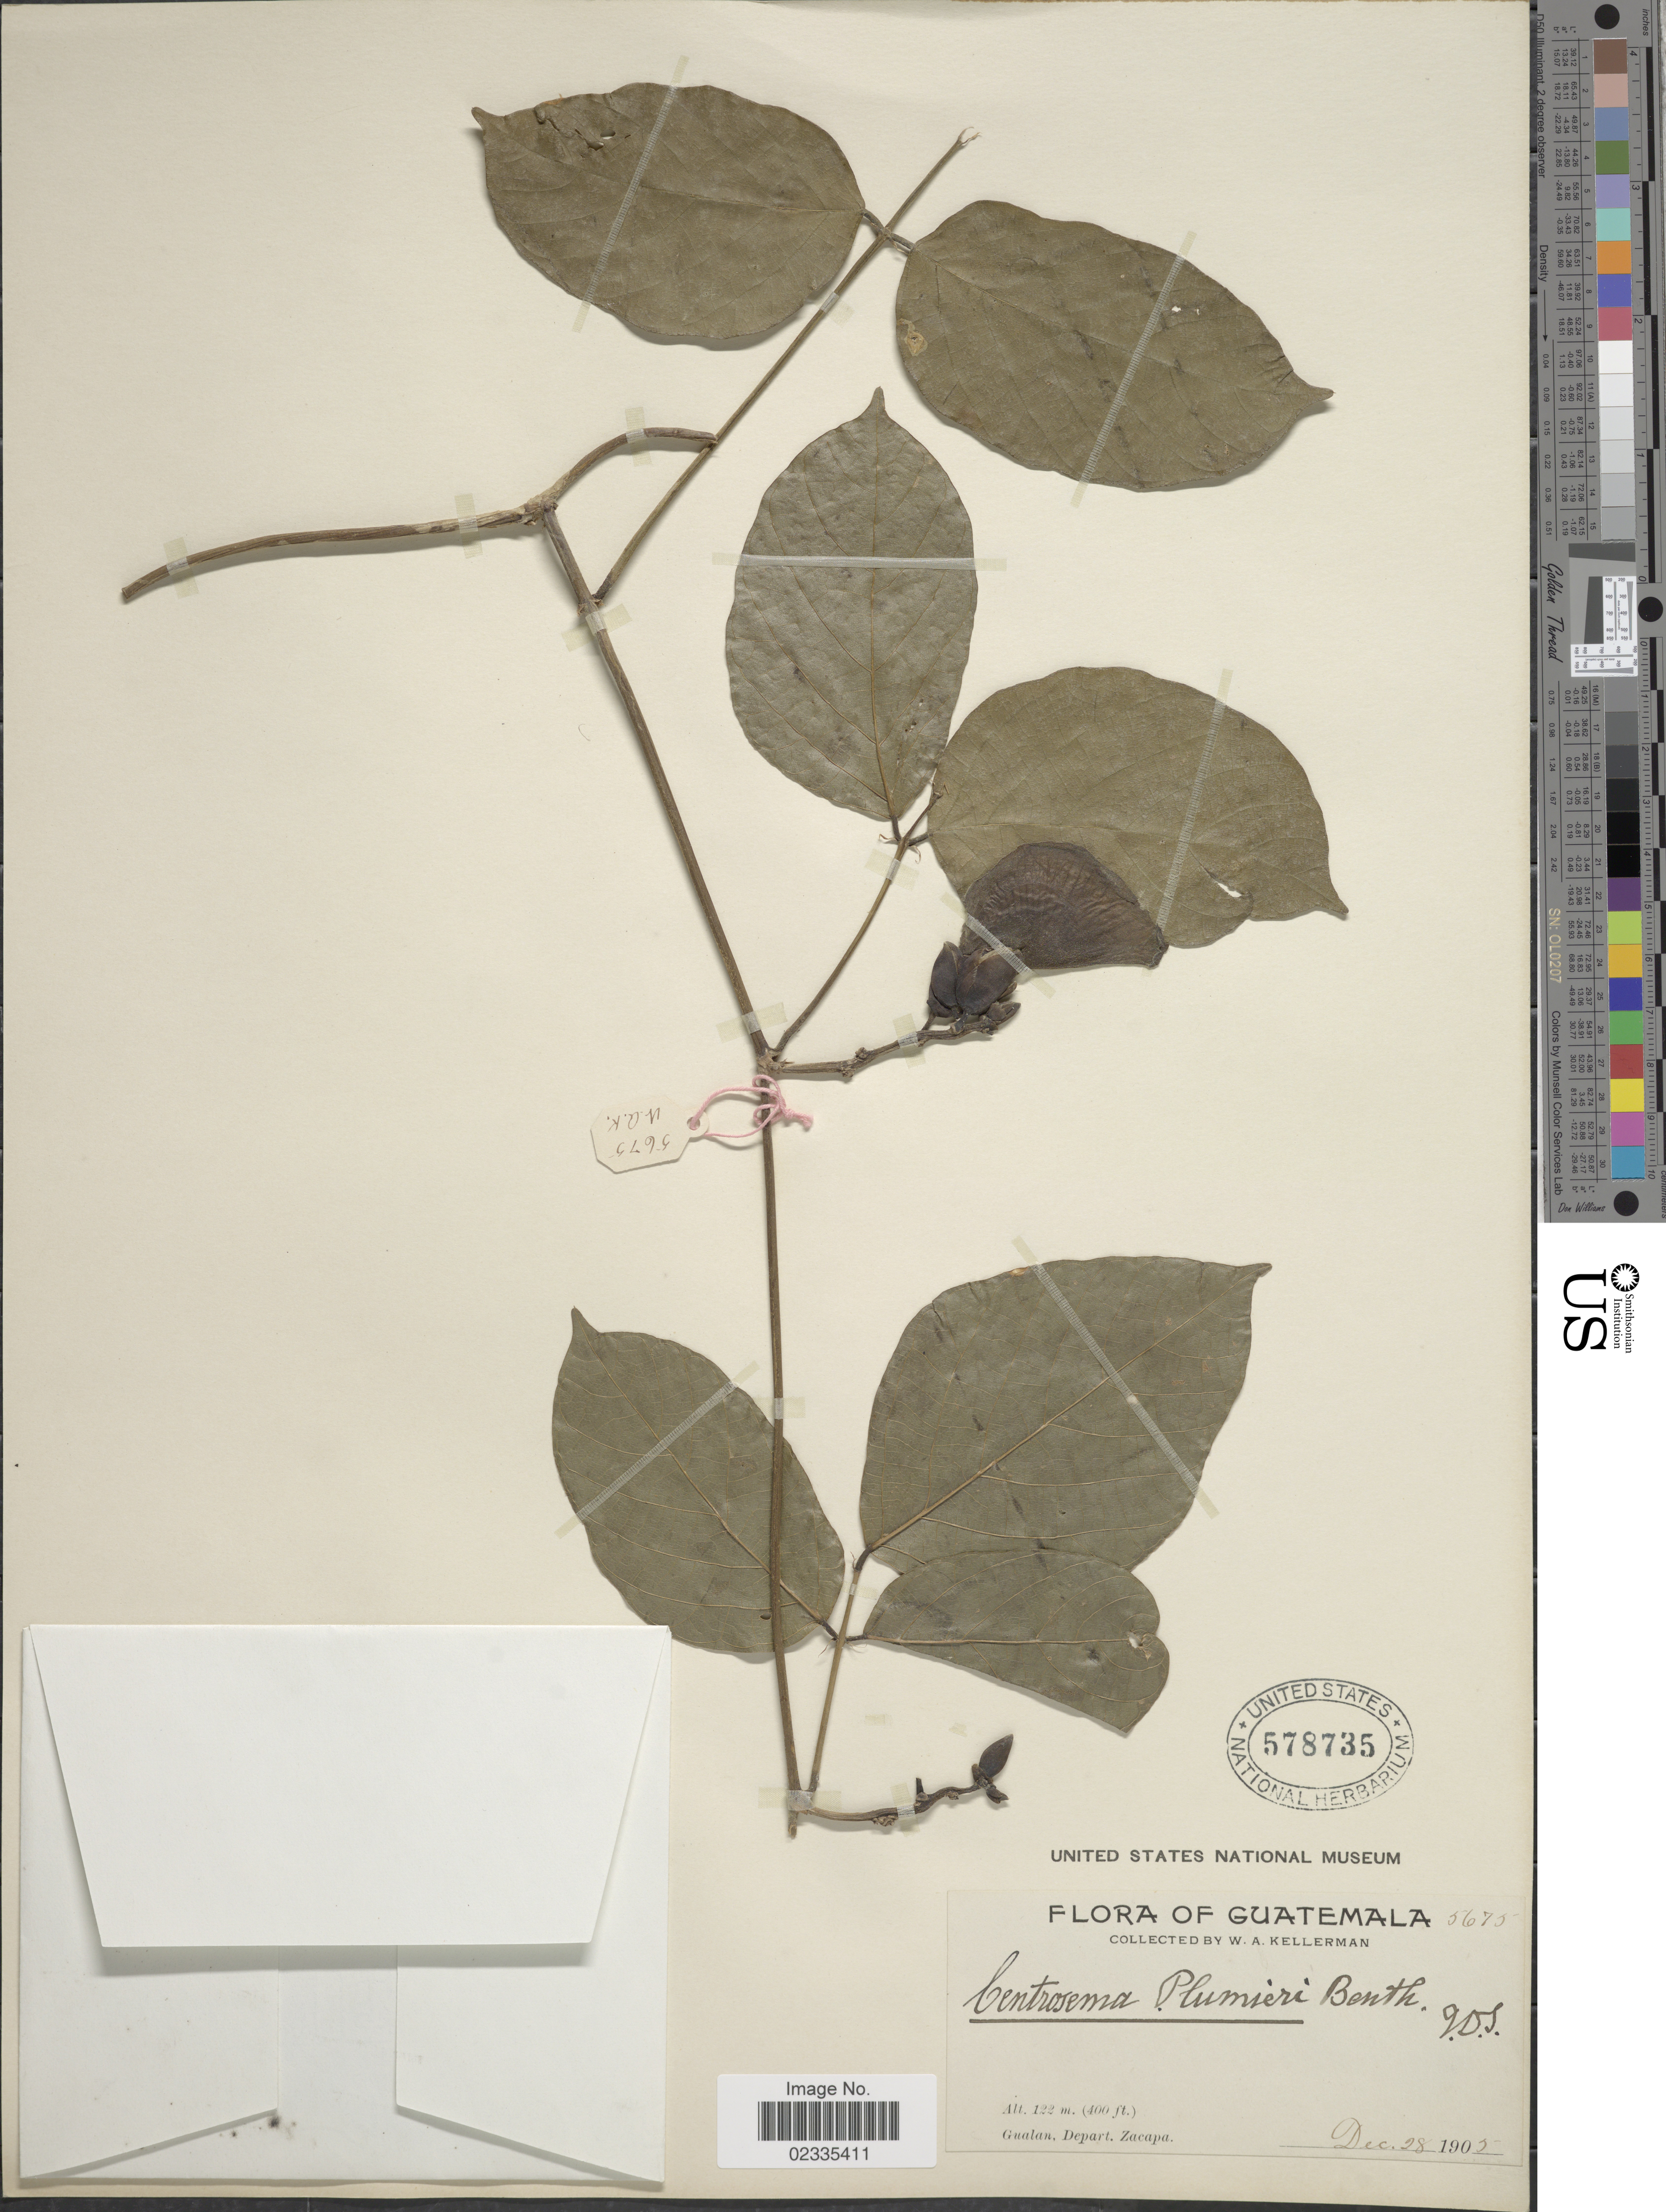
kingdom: Plantae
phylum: Tracheophyta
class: Magnoliopsida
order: Fabales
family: Fabaceae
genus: Centrosema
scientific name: Centrosema plumieri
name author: (Turpin ex Pers.) Benth.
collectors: W. Kellerman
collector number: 5675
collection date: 1905-12-28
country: Guatemala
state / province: Zacapa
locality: Gualan, Depart. Zacapa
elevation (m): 122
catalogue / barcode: US 578735